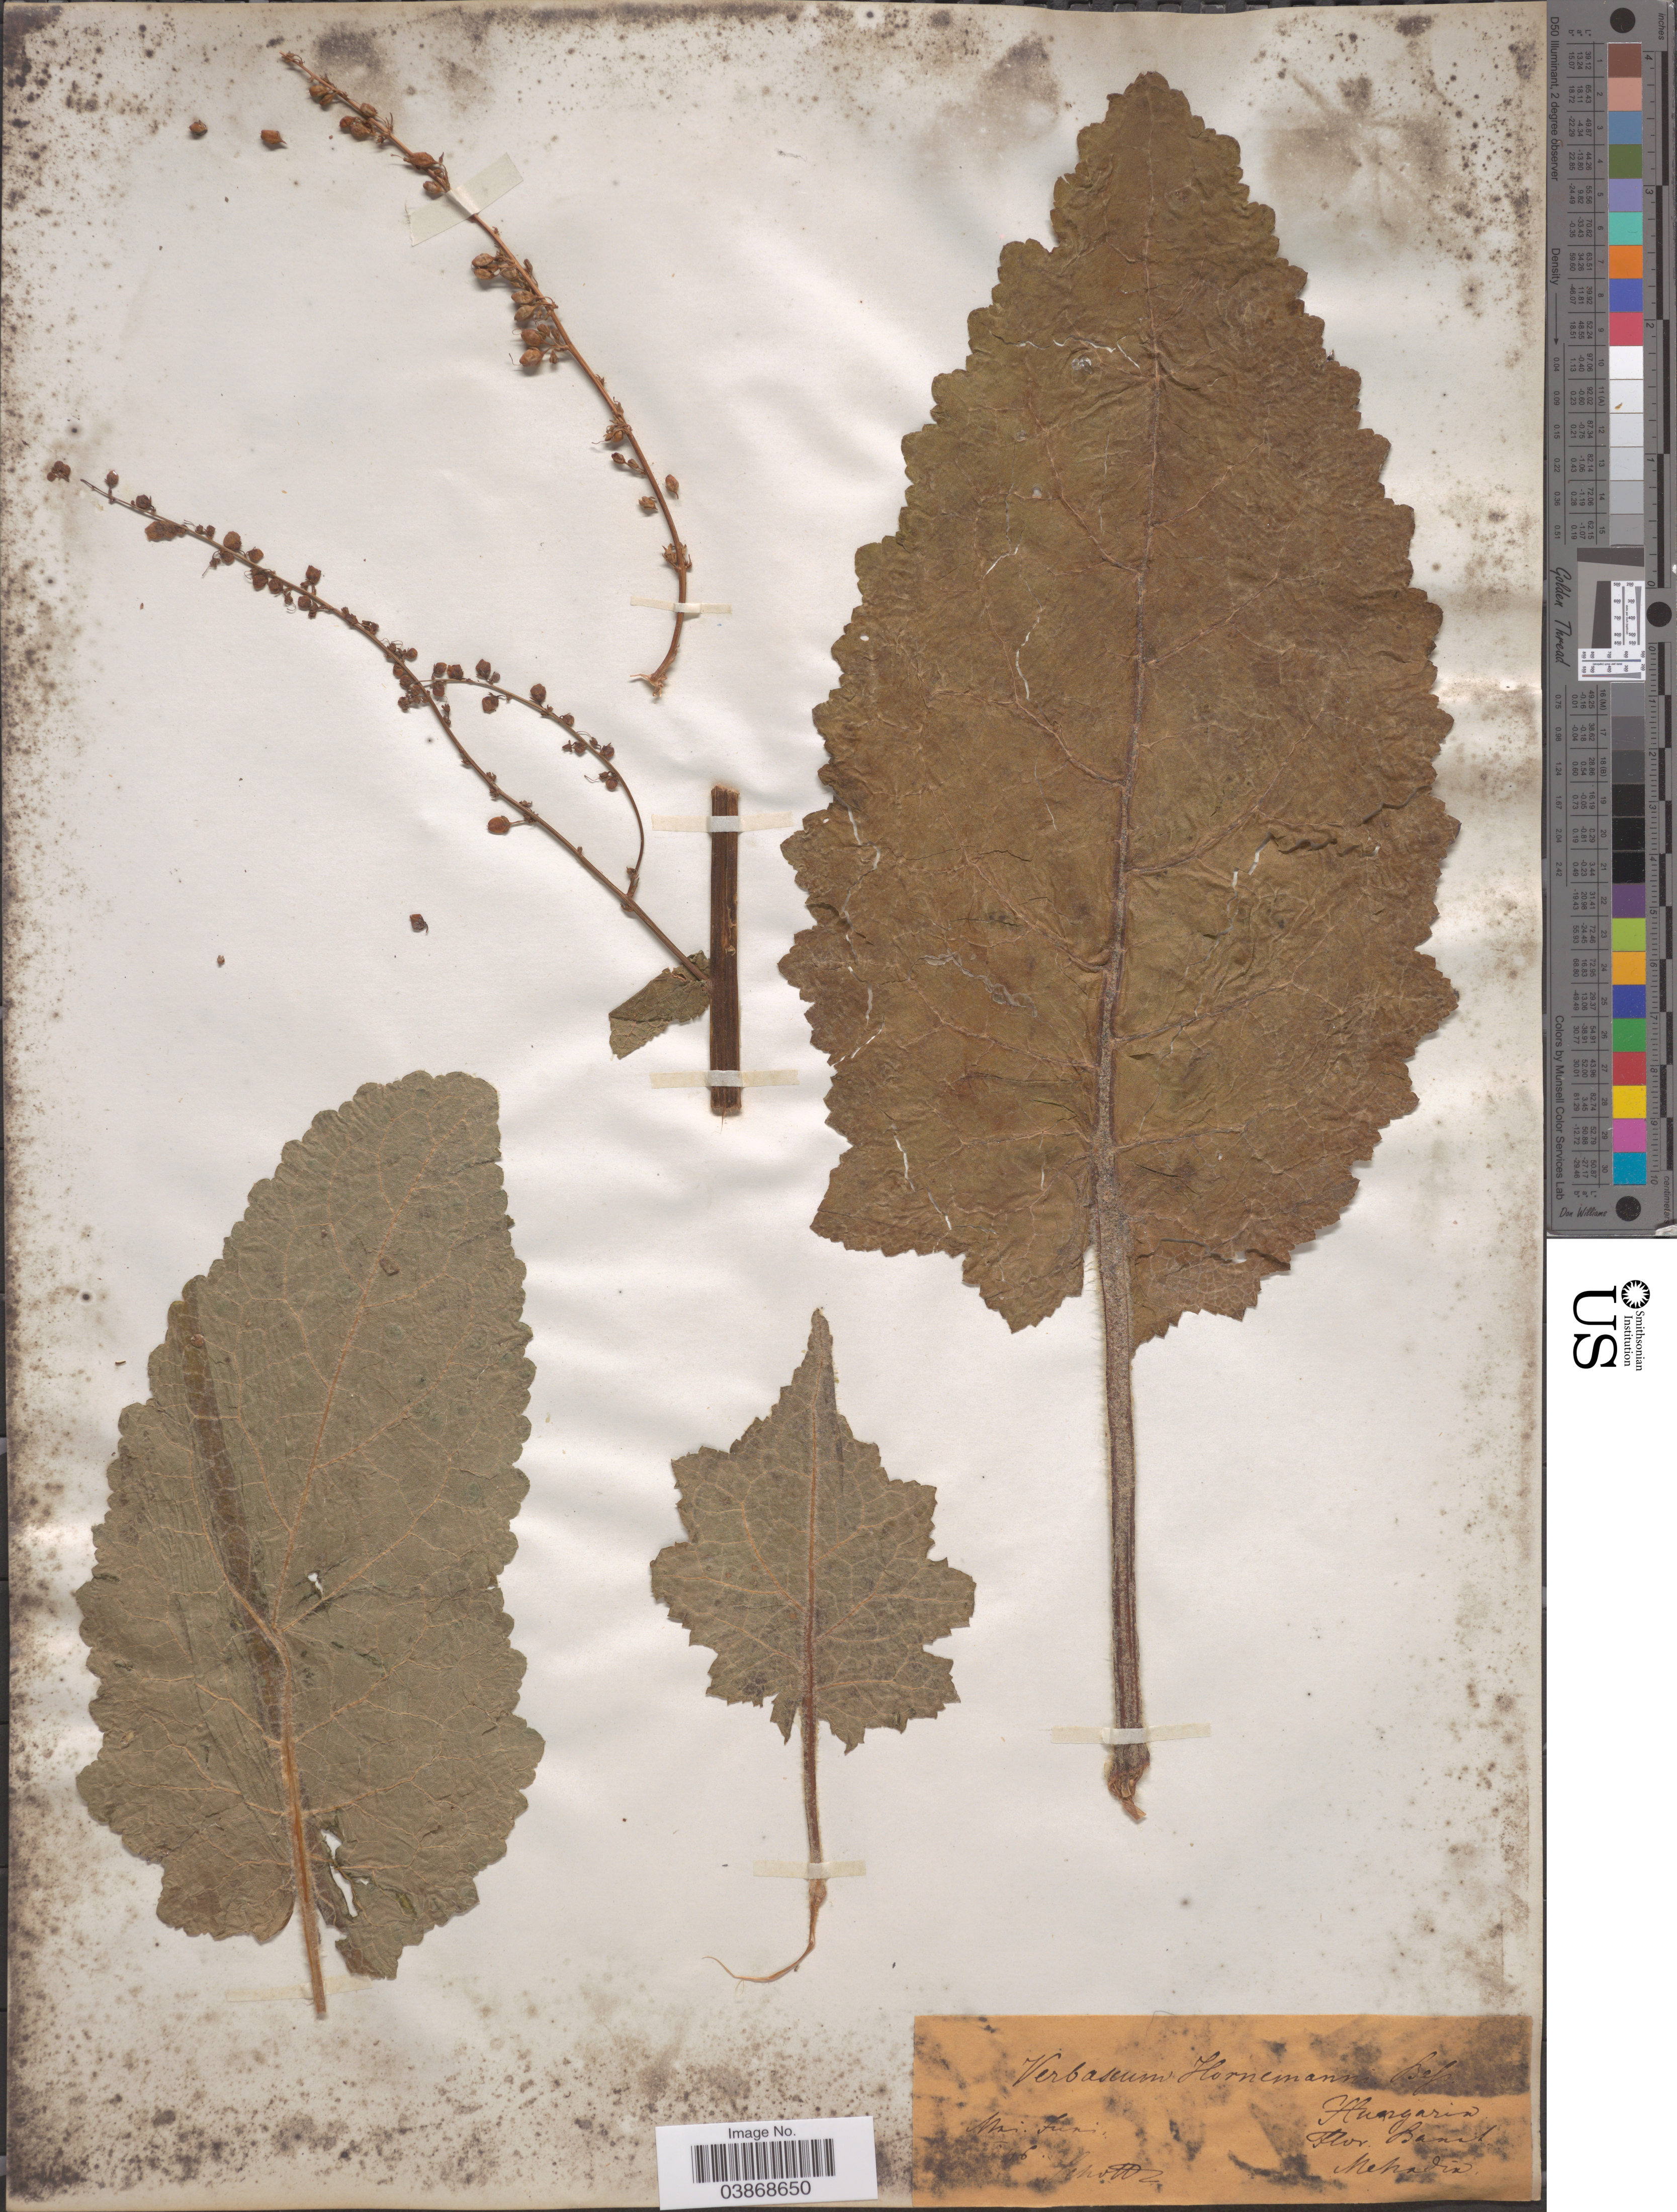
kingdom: Plantae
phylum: Tracheophyta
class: Magnoliopsida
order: Lamiales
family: Scrophulariaceae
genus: Verbascum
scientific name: Verbascum hornemannii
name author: Besser ex Steud.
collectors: -. Schottz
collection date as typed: Transcribed d/m/y: /5/46 to /6/46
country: Hungary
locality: Flor. Banat. Mehadin. [interpreted]